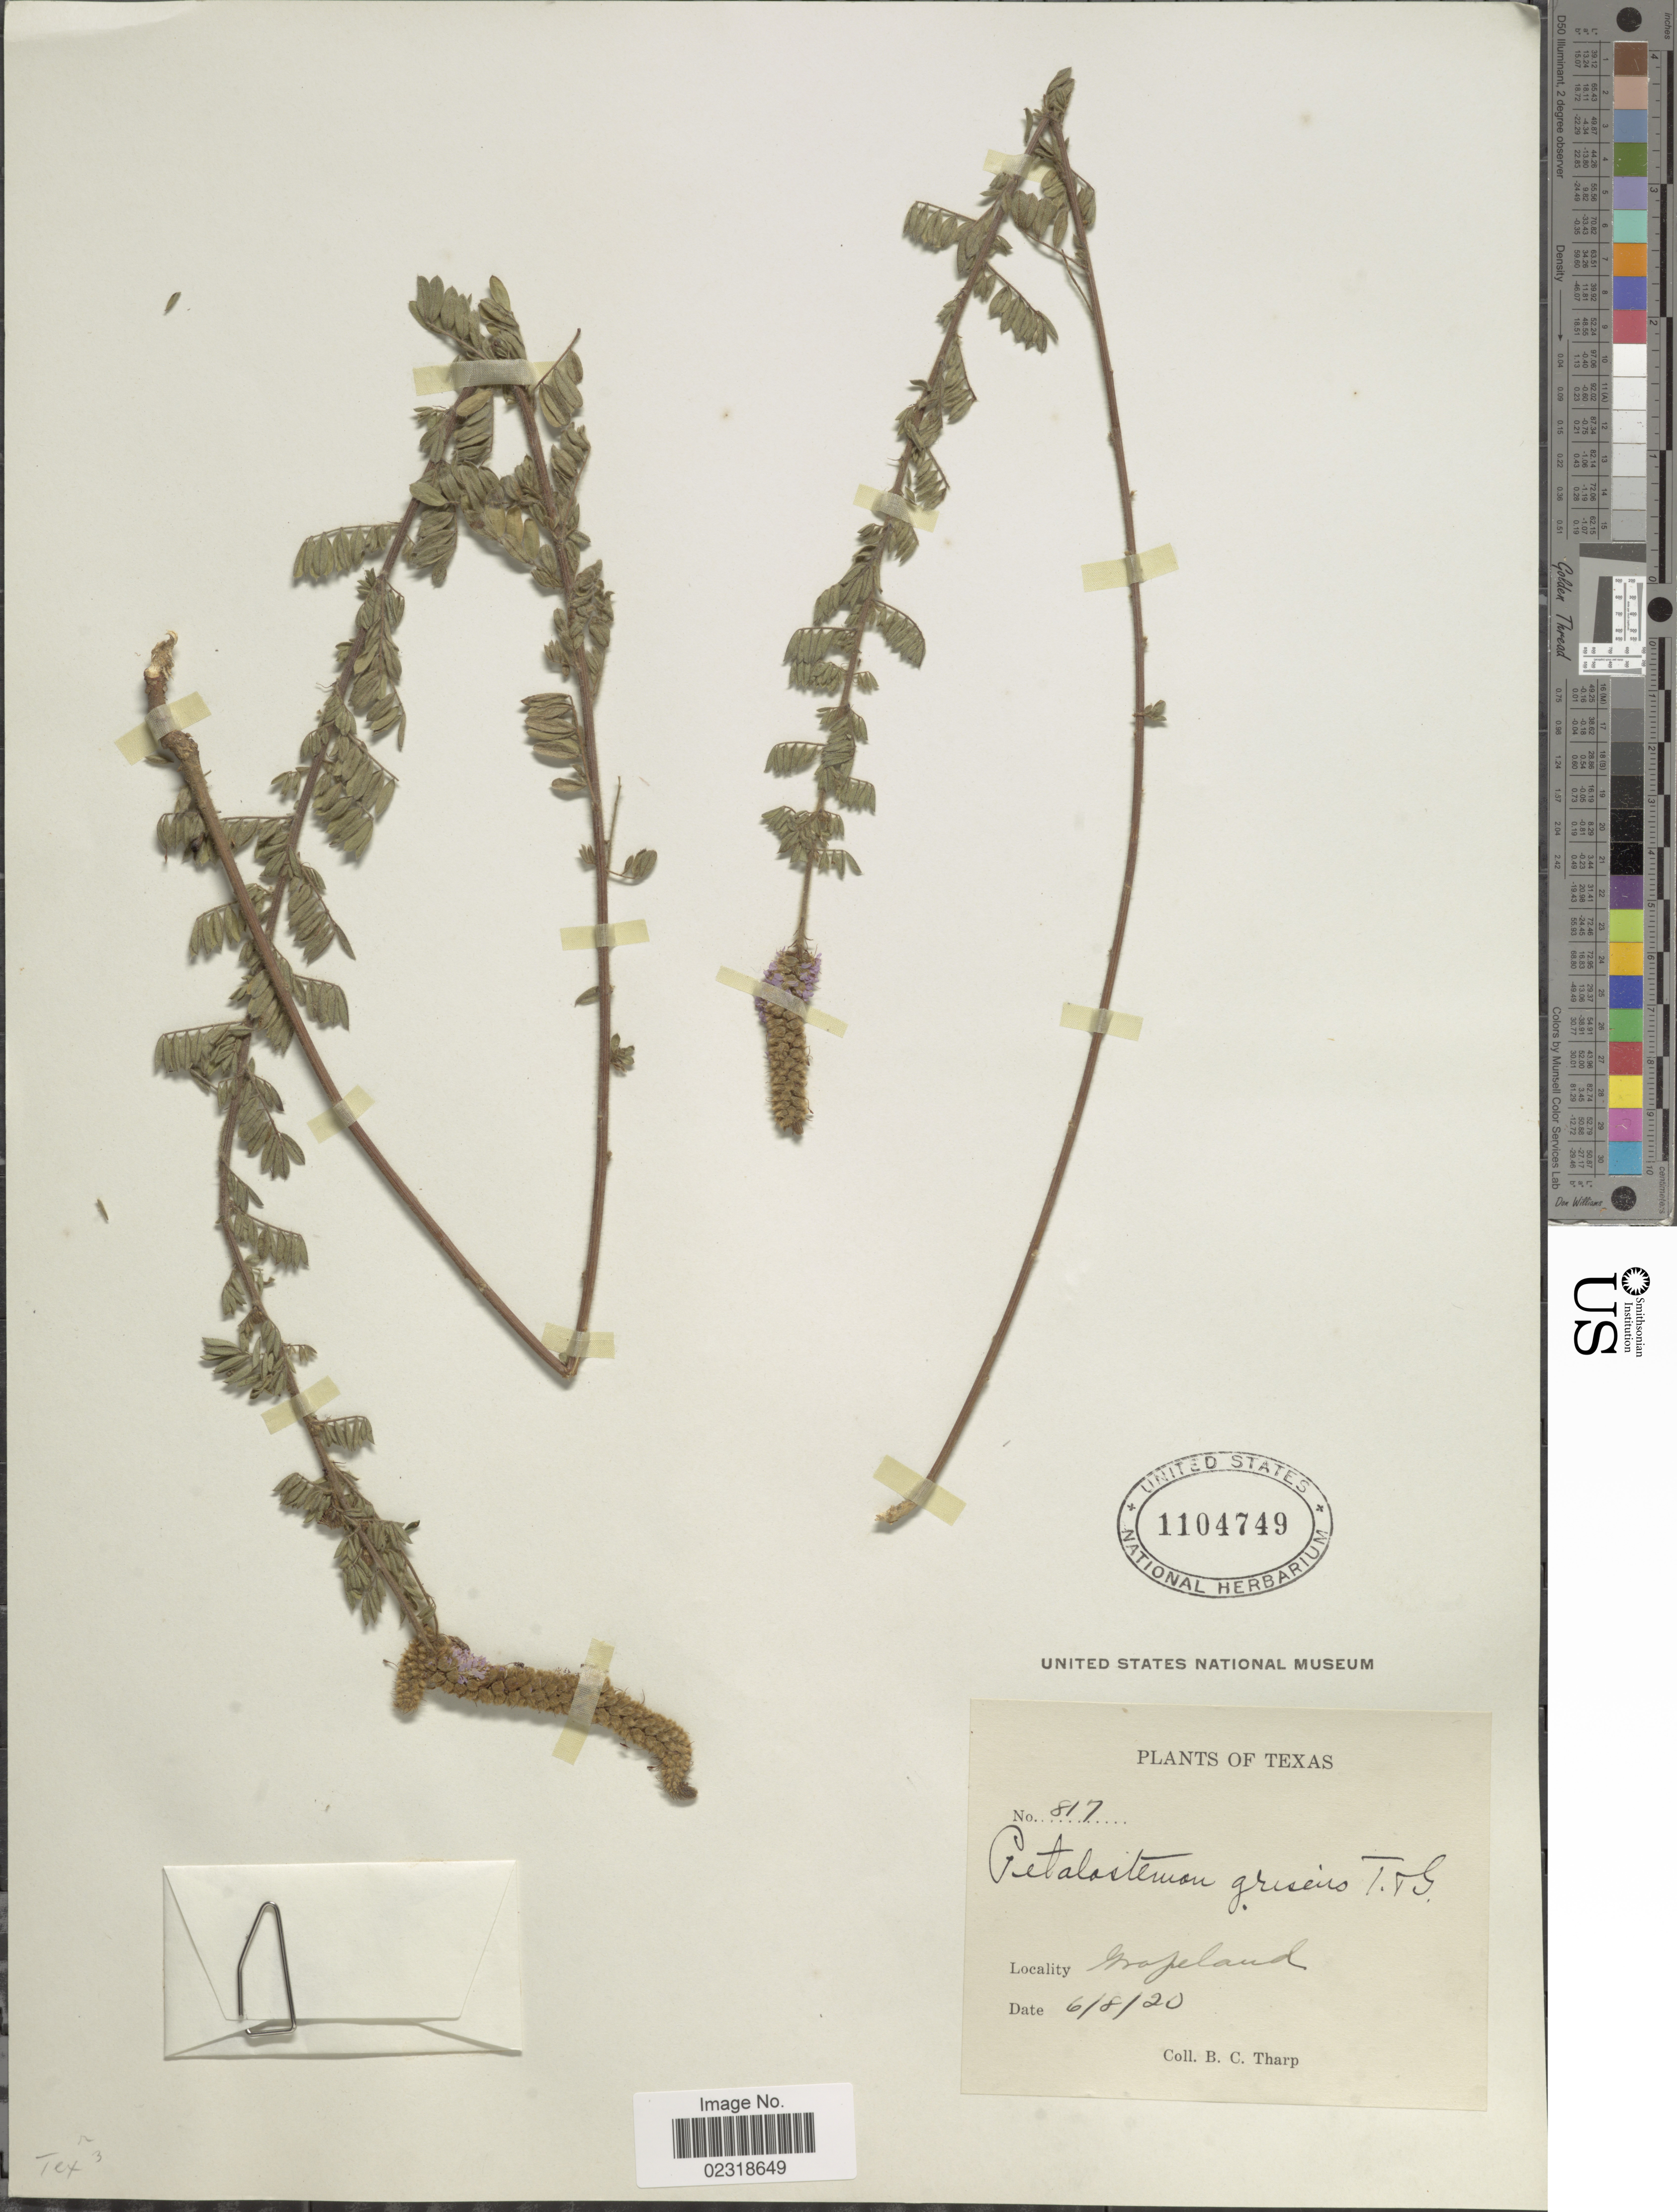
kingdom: Plantae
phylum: Tracheophyta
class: Magnoliopsida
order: Fabales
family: Fabaceae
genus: Dalea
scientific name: Dalea villosa var. grisea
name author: (Torr. & A. Gray) Barneby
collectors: B. C. Tharp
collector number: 817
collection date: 1920-06-08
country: United States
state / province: Texas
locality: Grapeland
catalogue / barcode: US 1104749